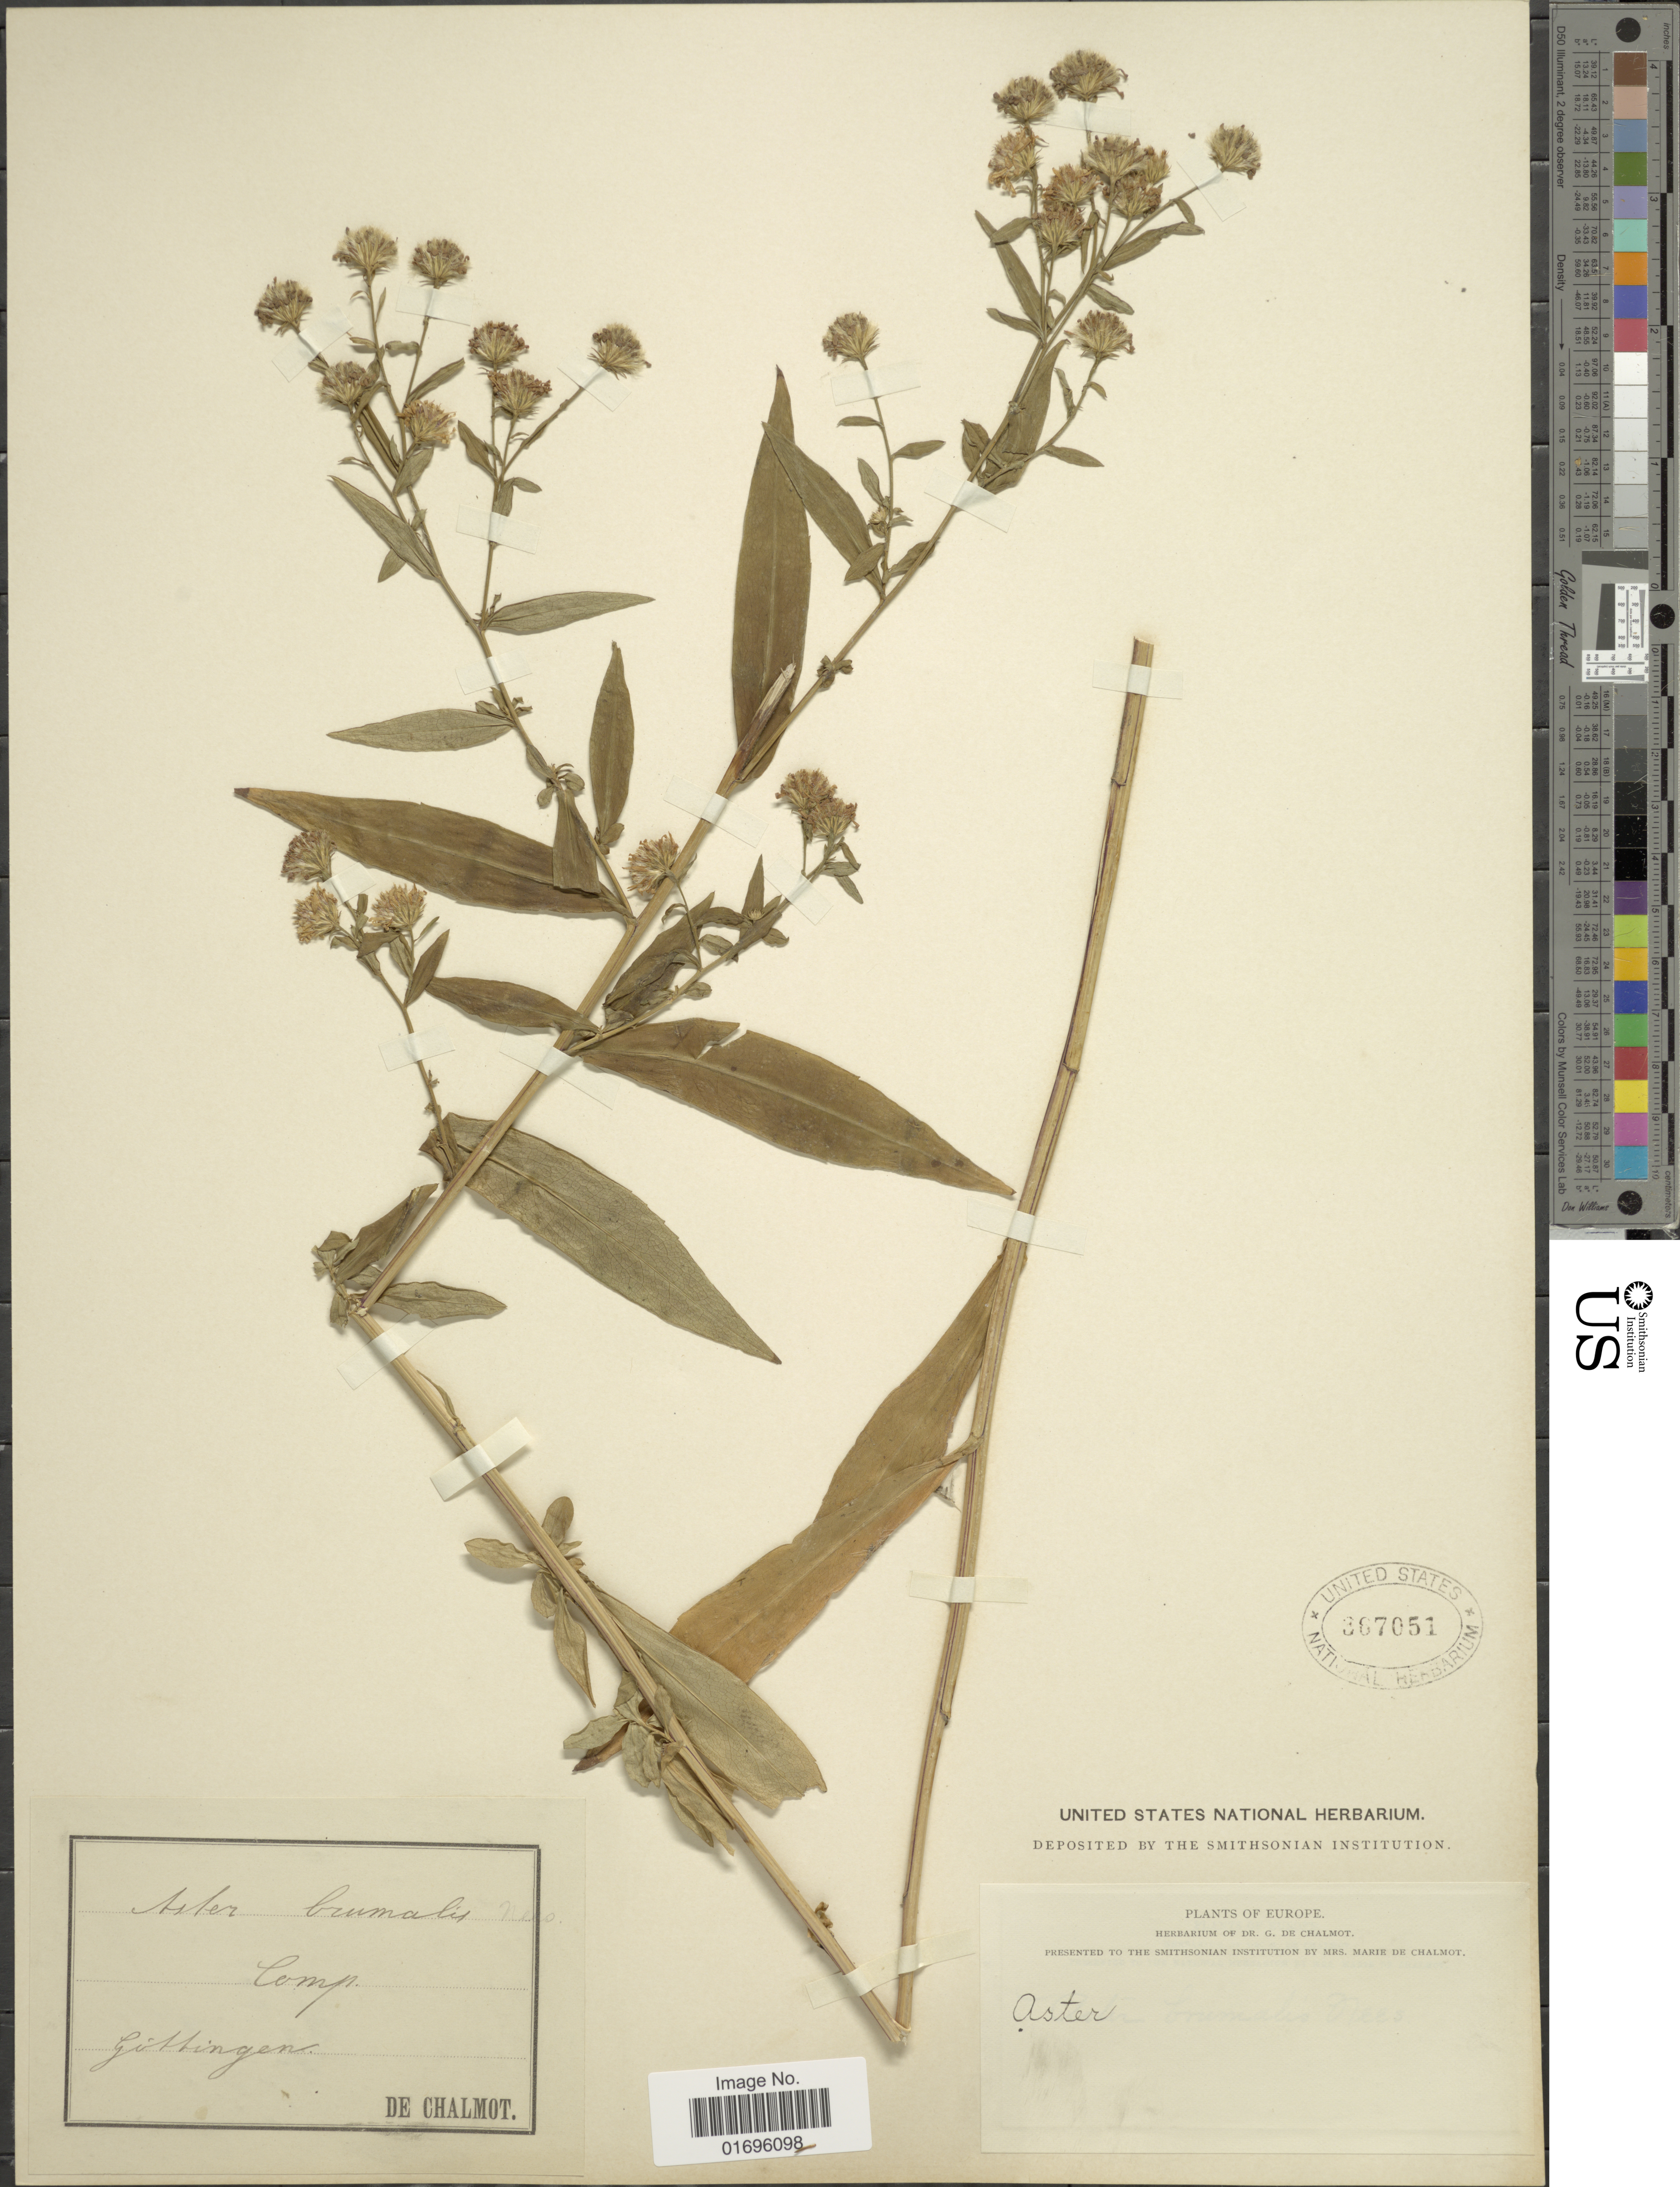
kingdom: Plantae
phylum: Tracheophyta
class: Magnoliopsida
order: Asterales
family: Asteraceae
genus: Aster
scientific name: Aster brumalis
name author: Nees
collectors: G. de Chalmot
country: Germany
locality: Göttingen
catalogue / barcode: US 367051